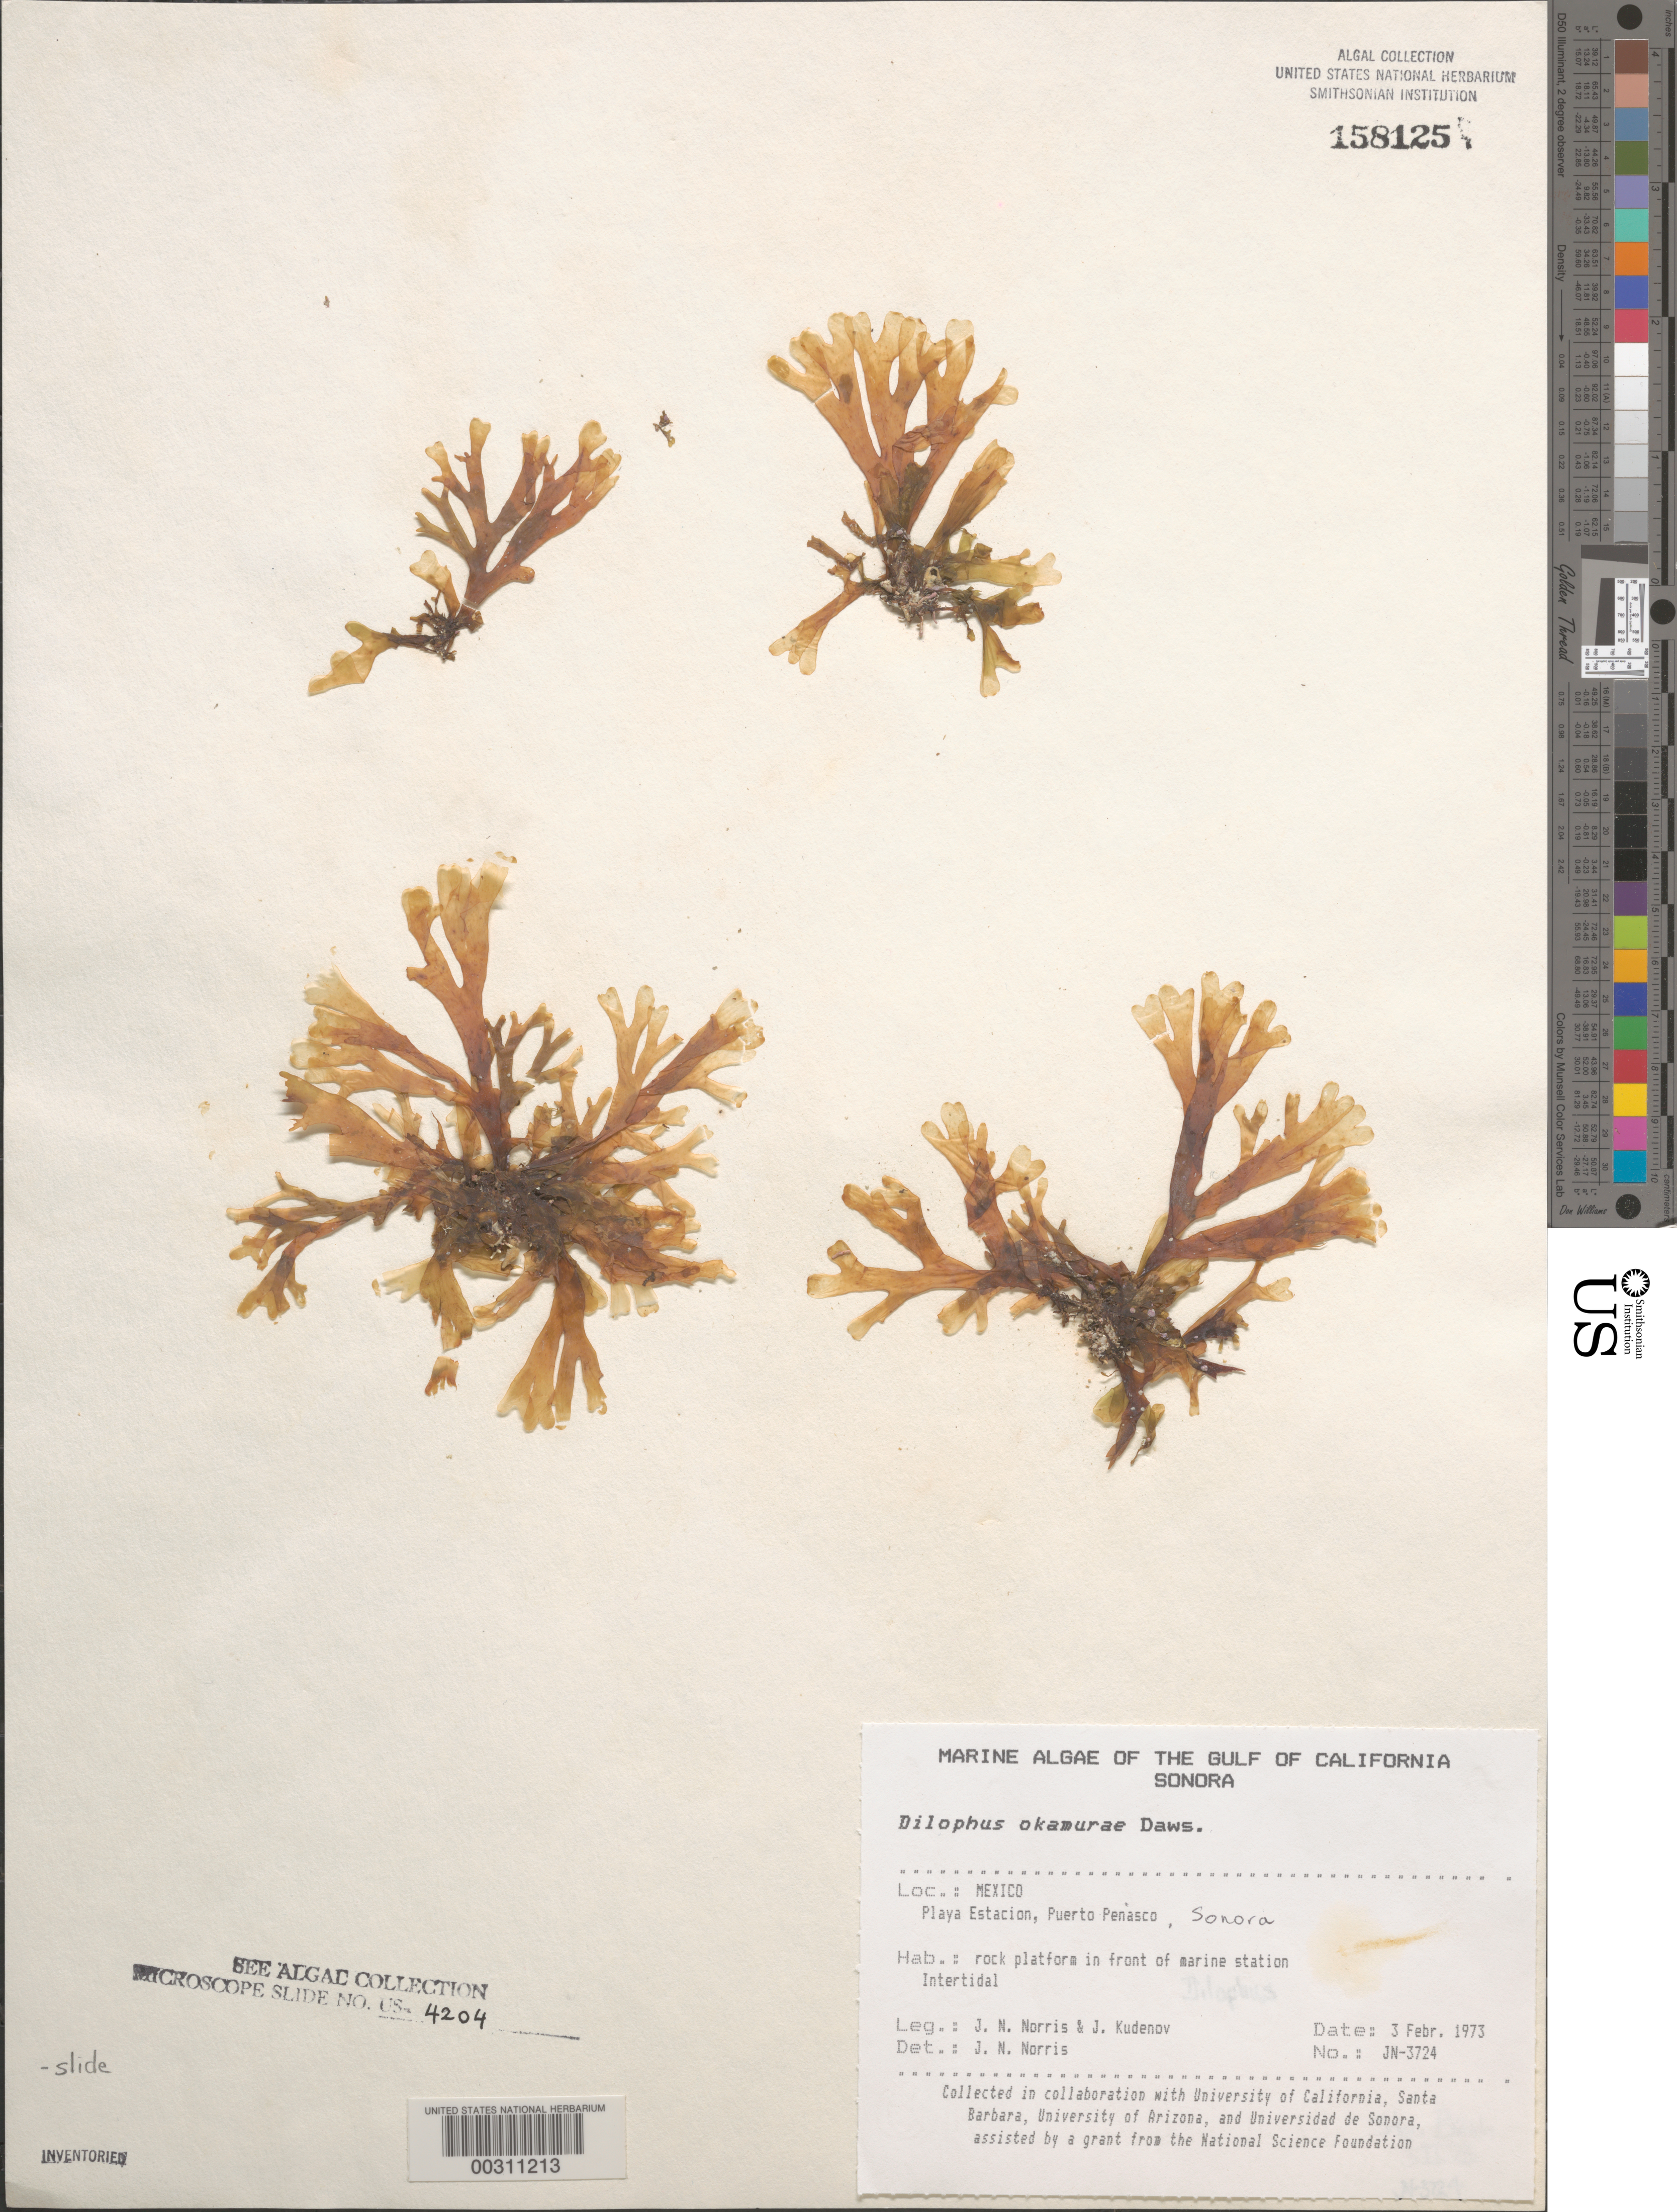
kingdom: Chromista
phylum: Ochrophyta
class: Phaeophyceae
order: Dictyotales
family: Dictyotaceae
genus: Rugulopteryx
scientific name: Rugulopteryx okamurae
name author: (E.Y. Dawson) I.K. Hwang et al.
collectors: J. N. Norris & J. Kudenov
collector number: JN-3724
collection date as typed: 03 Feb 1973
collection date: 1973-02-03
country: Mexico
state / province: Sonora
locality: Playa Estacion, Puerto Penasco, marine laboratory shore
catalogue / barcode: US 158125